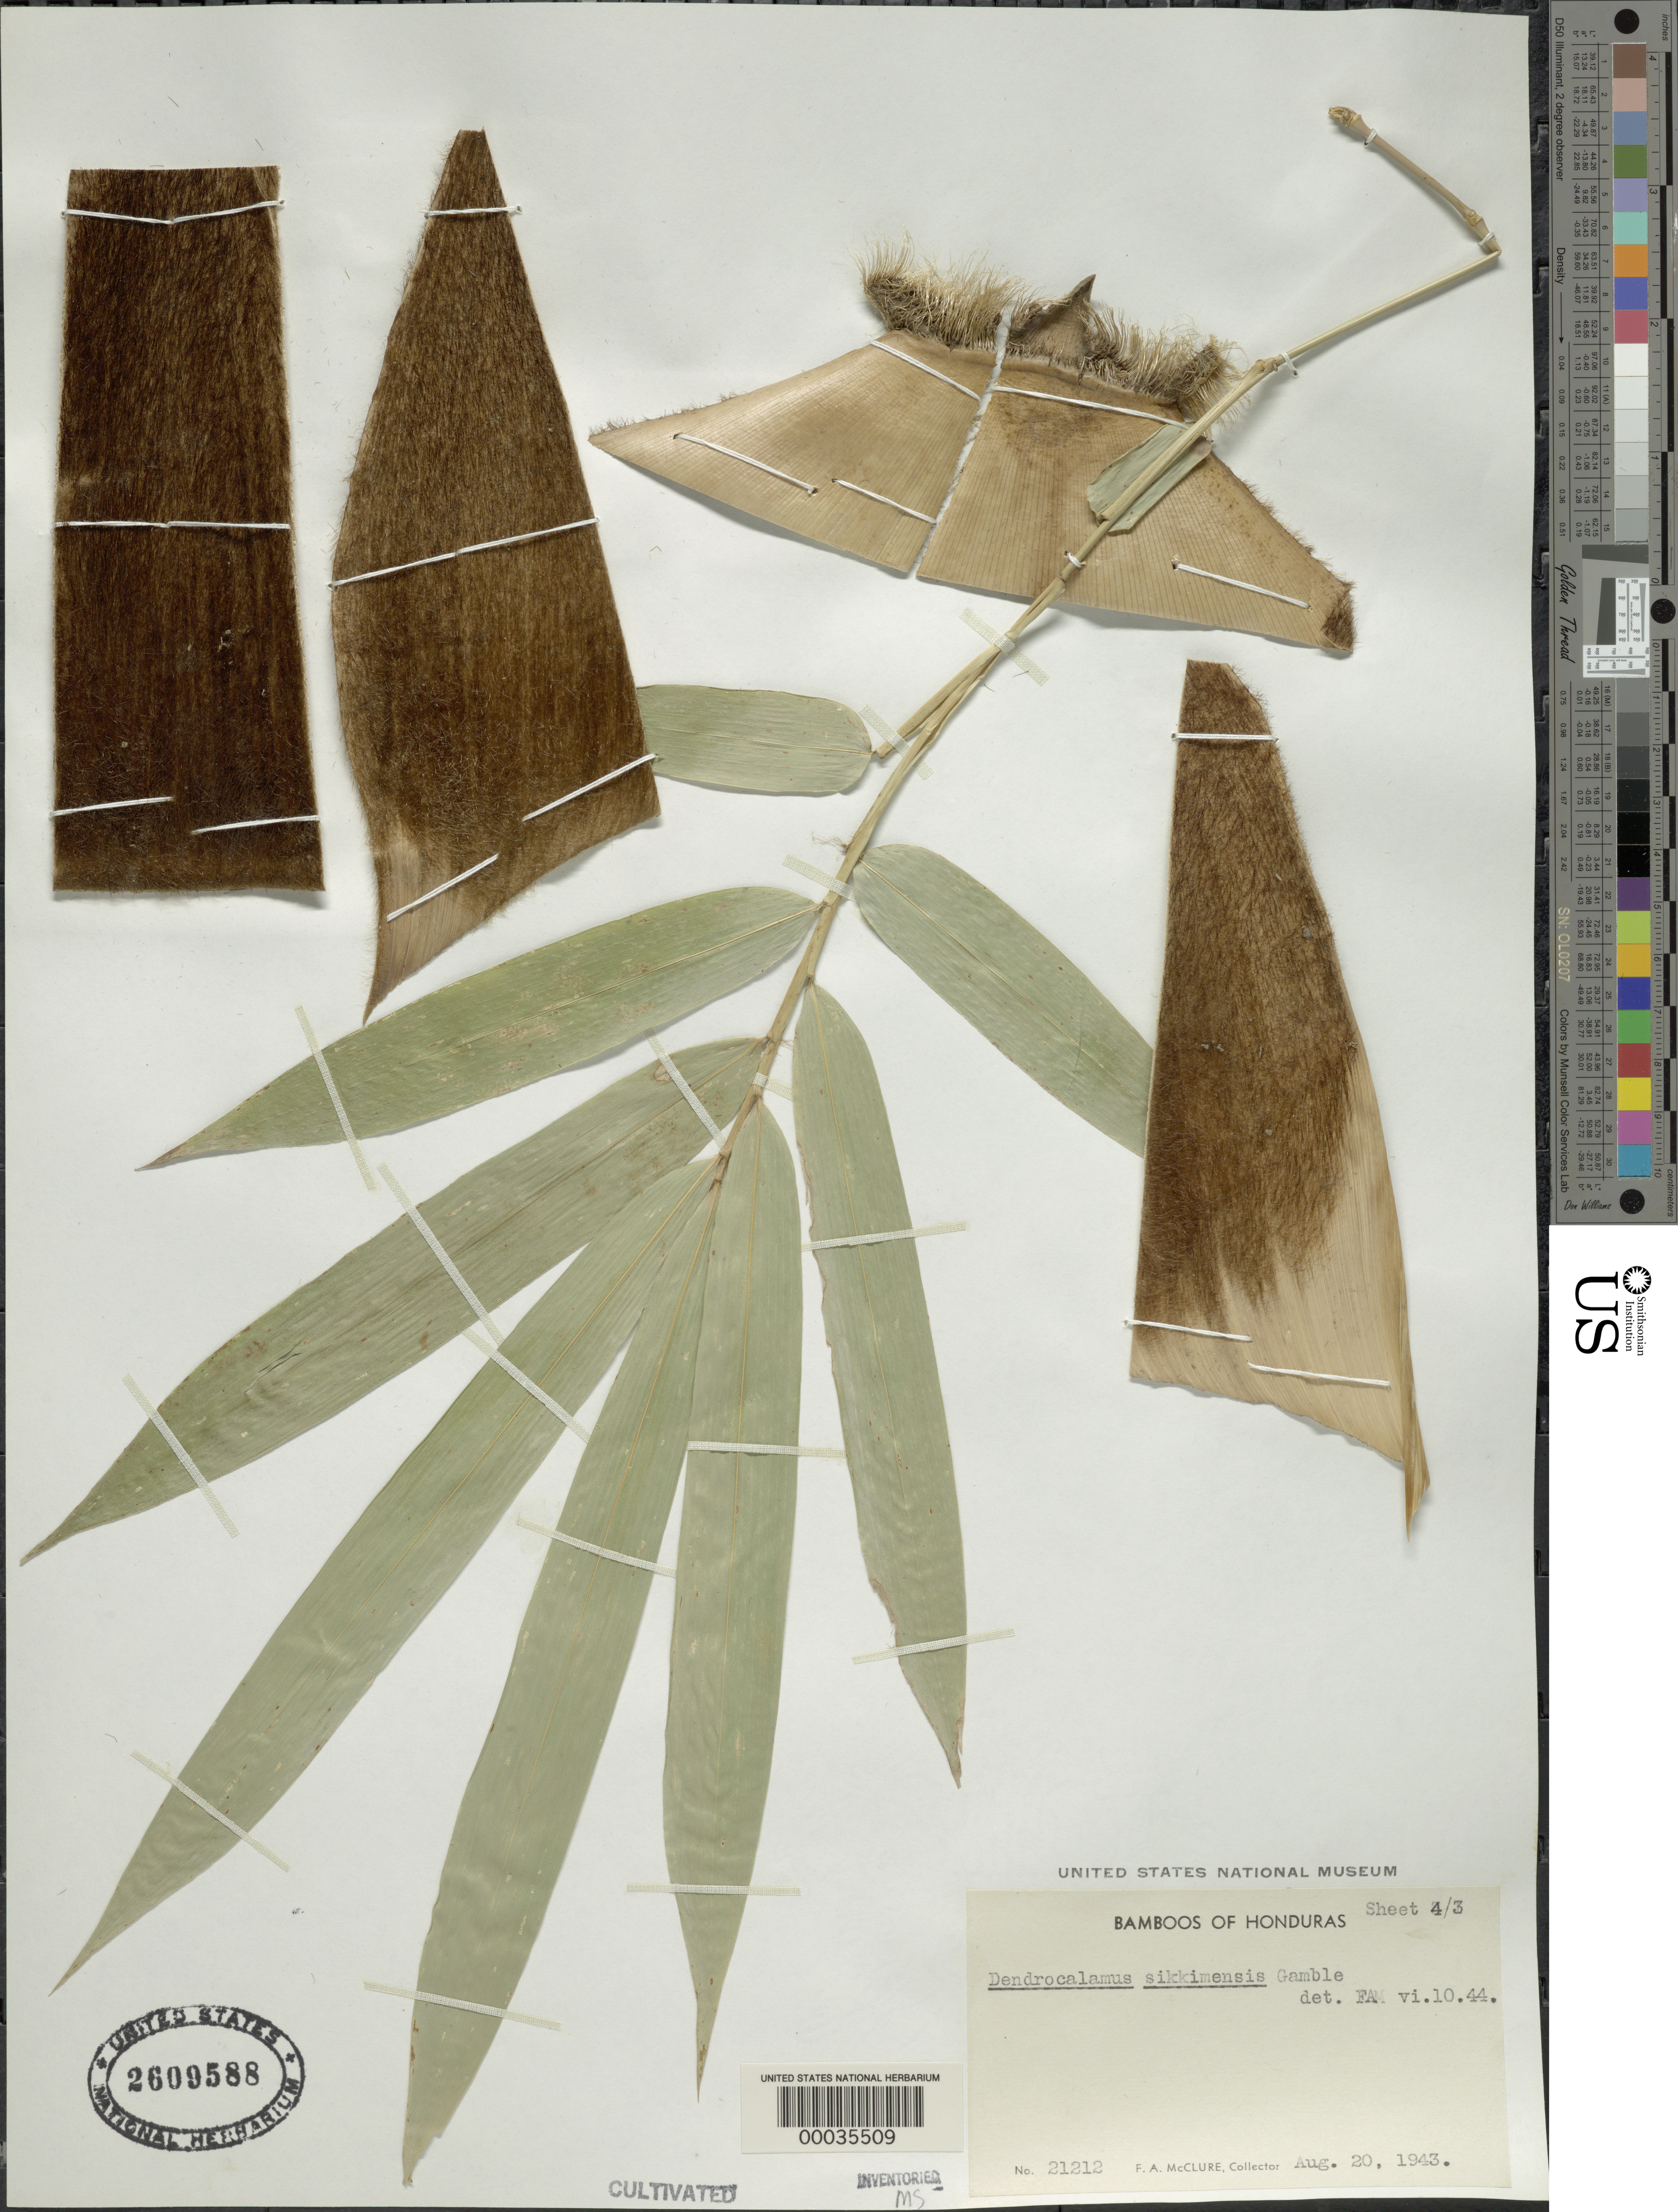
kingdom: Plantae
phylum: Tracheophyta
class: Liliopsida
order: Poales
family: Poaceae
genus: Dendrocalamus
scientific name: Dendrocalamus sikkimensis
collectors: F. A. McClure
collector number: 21212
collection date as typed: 20 Aug 1943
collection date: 1943-08-20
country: Honduras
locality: United fruit co's. agricultural experimental station-Lancetilla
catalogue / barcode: US 2609588